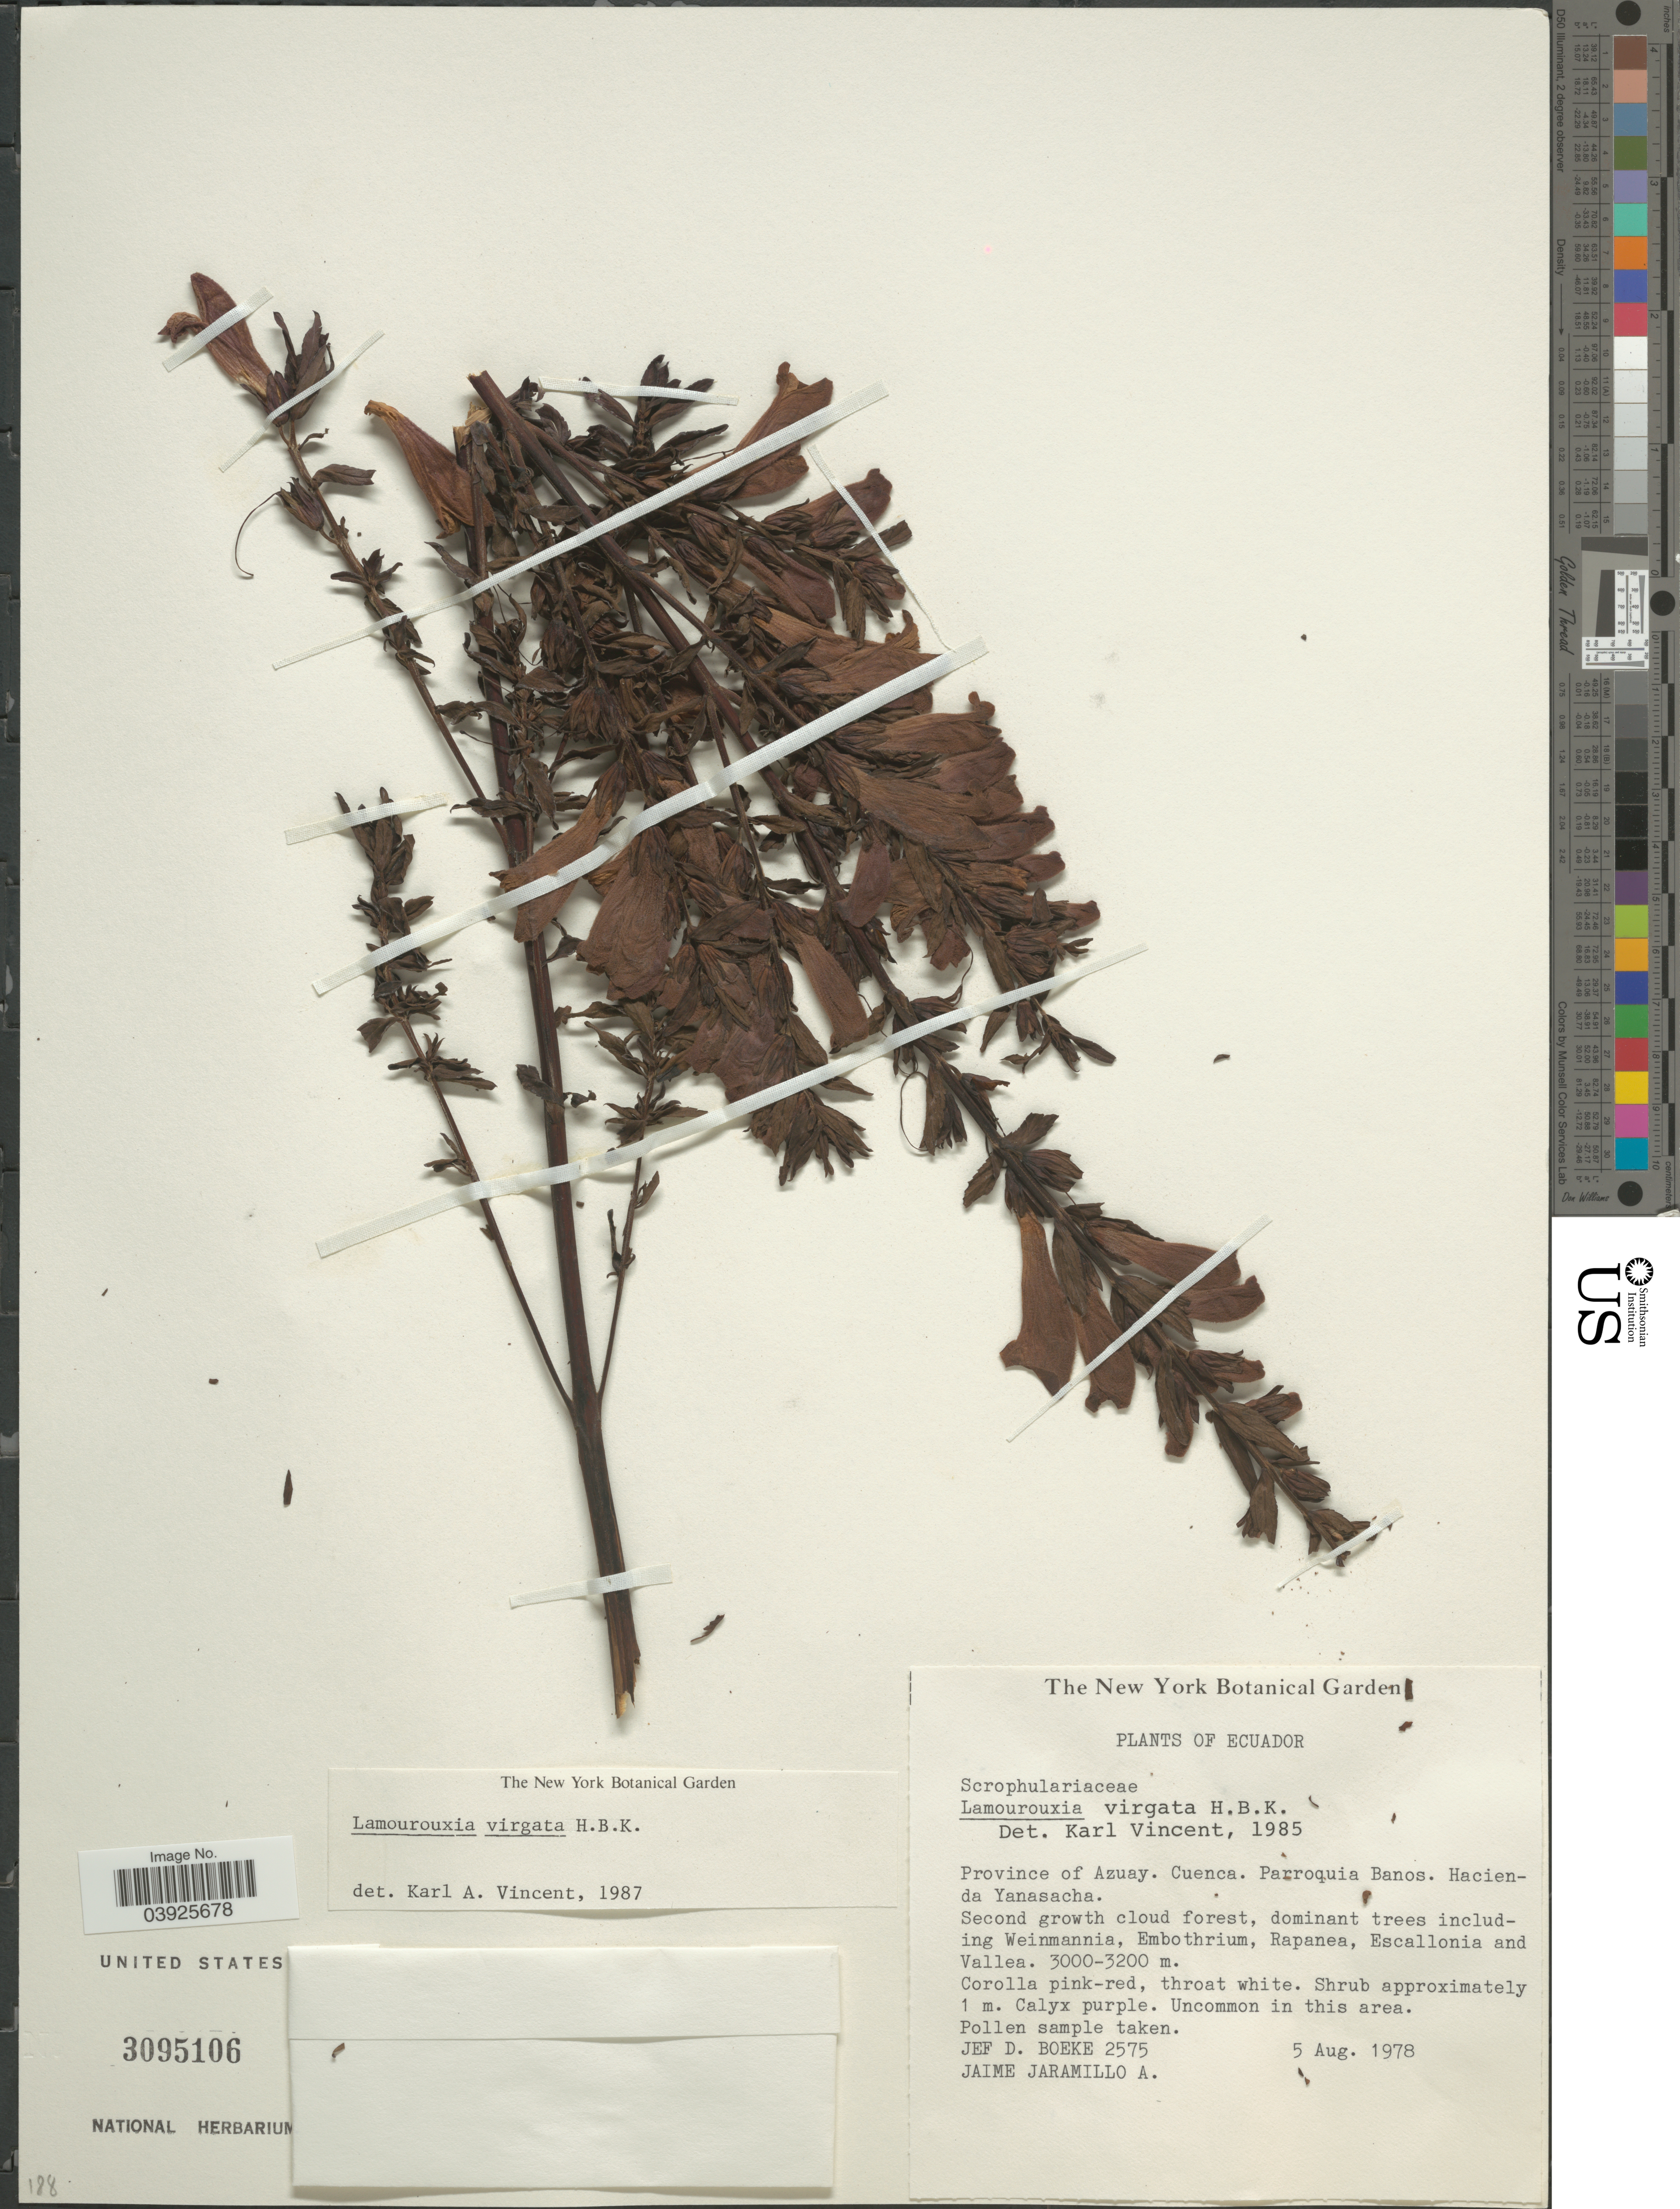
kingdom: Plantae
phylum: Tracheophyta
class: Magnoliopsida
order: Lamiales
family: Orobanchaceae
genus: Lamourouxia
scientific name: Lamourouxia virgata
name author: Kunth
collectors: J. Boeke & J. Jaramillo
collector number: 2575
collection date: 1978-08-05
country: Ecuador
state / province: Azuay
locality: Cuenca. Parraquia Banos. Hacienda Yanasacha.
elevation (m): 3000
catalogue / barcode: US 3095106